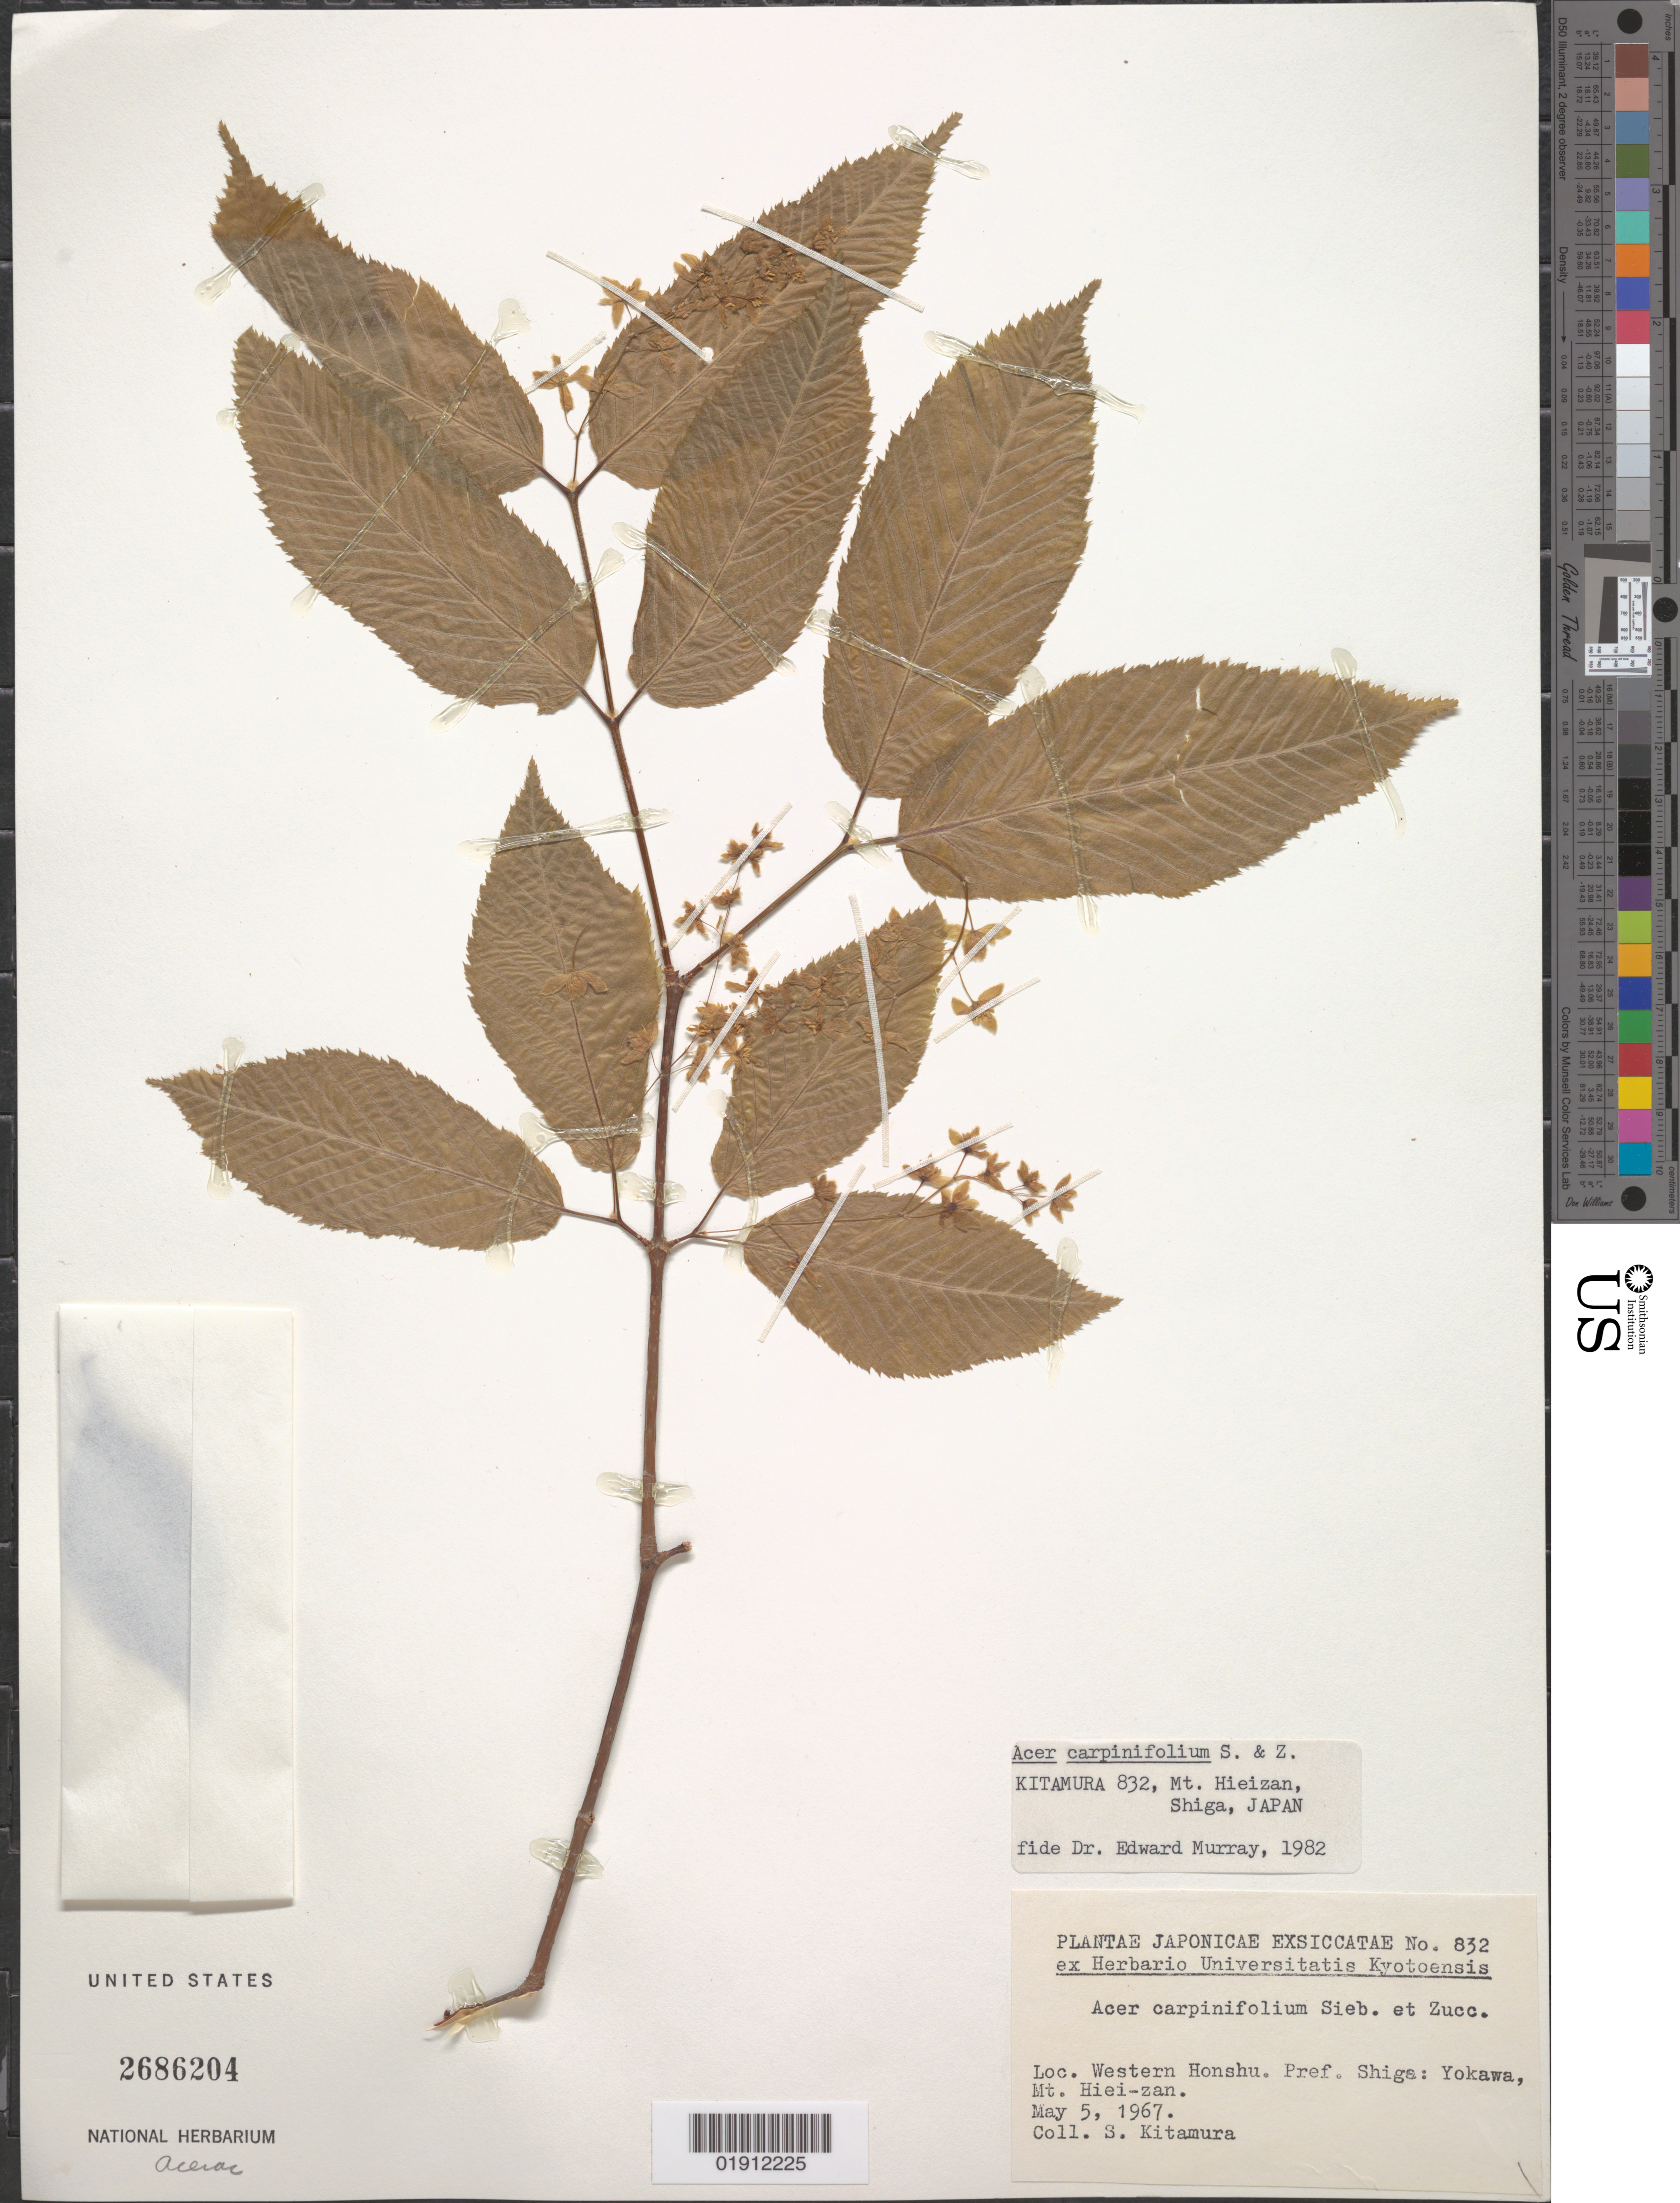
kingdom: Plantae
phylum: Tracheophyta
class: Magnoliopsida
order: Sapindales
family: Sapindaceae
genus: Acer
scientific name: Acer carpinifolium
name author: Siebold & Zucc.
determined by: Murray, Edward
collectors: S. Kitamura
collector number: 832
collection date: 1967-05-05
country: Japan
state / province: Siga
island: Honshu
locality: Yokawa, Mt. Hiei-zan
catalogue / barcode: US 2686204